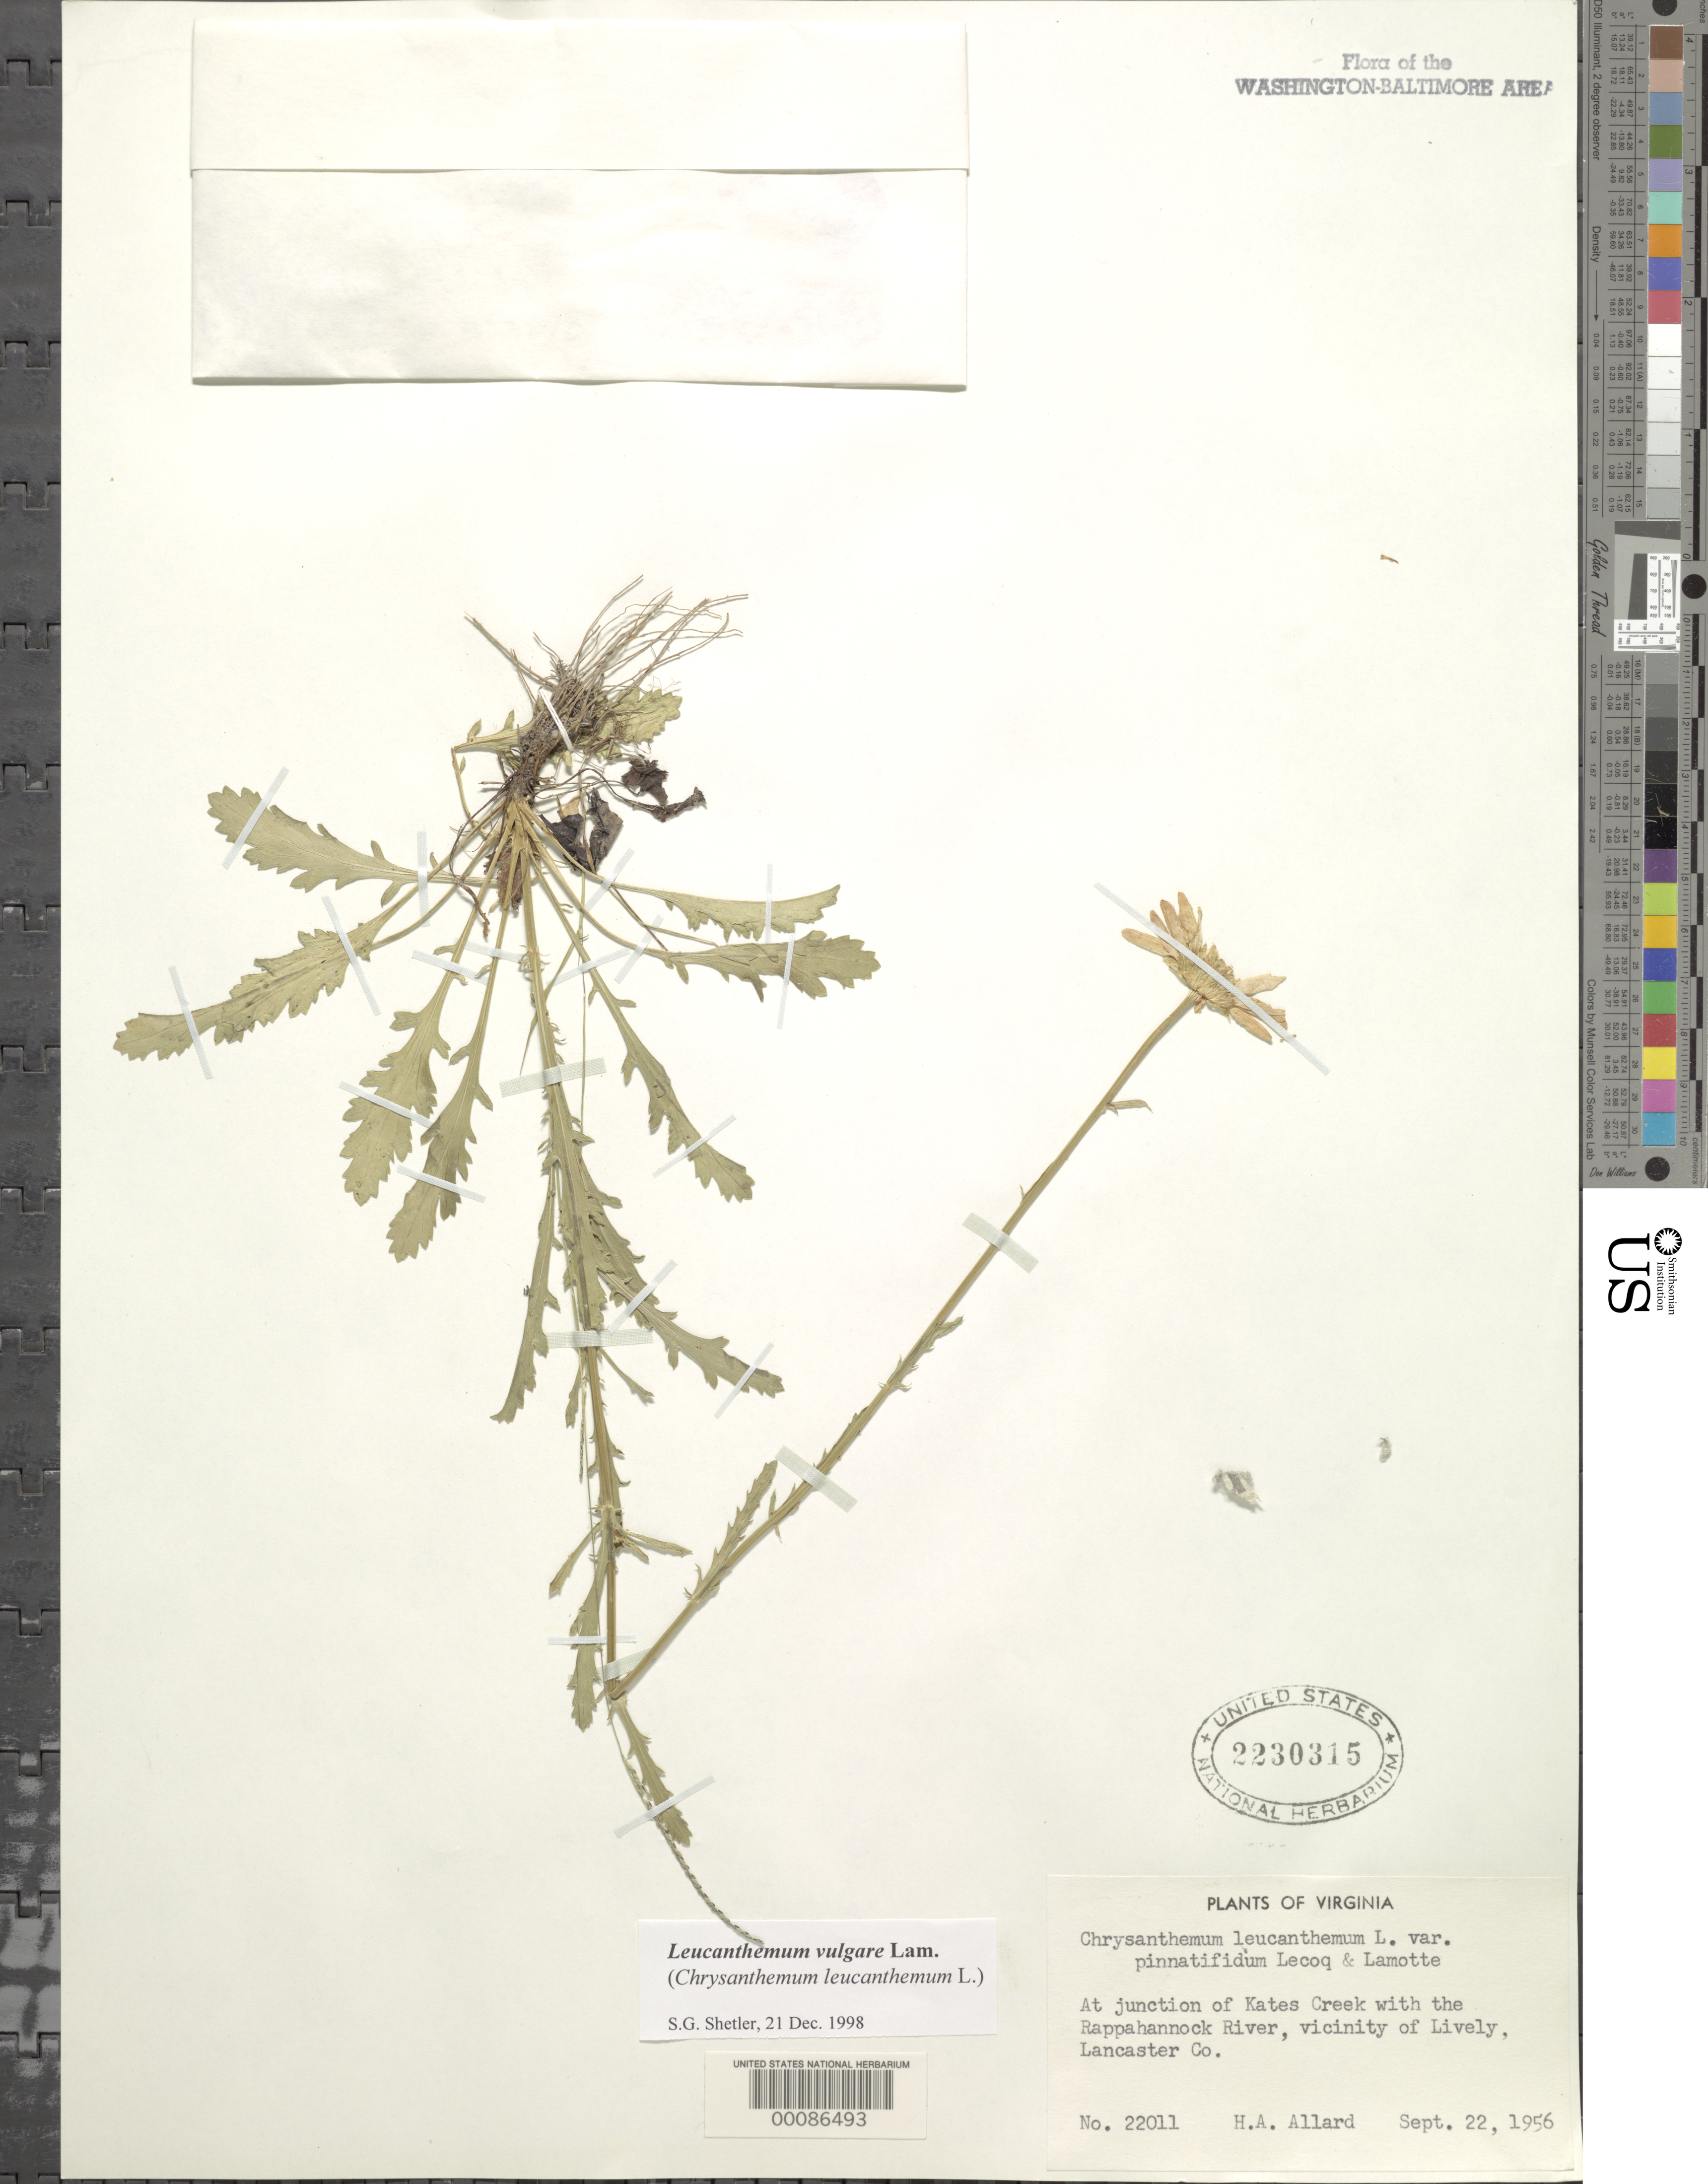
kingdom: Plantae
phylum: Tracheophyta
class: Magnoliopsida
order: Asterales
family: Asteraceae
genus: Leucanthemum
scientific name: Leucanthemum vulgare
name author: Lam.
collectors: H. A. Allard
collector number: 22011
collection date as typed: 22 Sep 1956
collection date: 1956-09-22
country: United States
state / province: Virginia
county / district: Lancaster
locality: Kates Creek junction with the Rappahannock River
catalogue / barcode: US 2230315